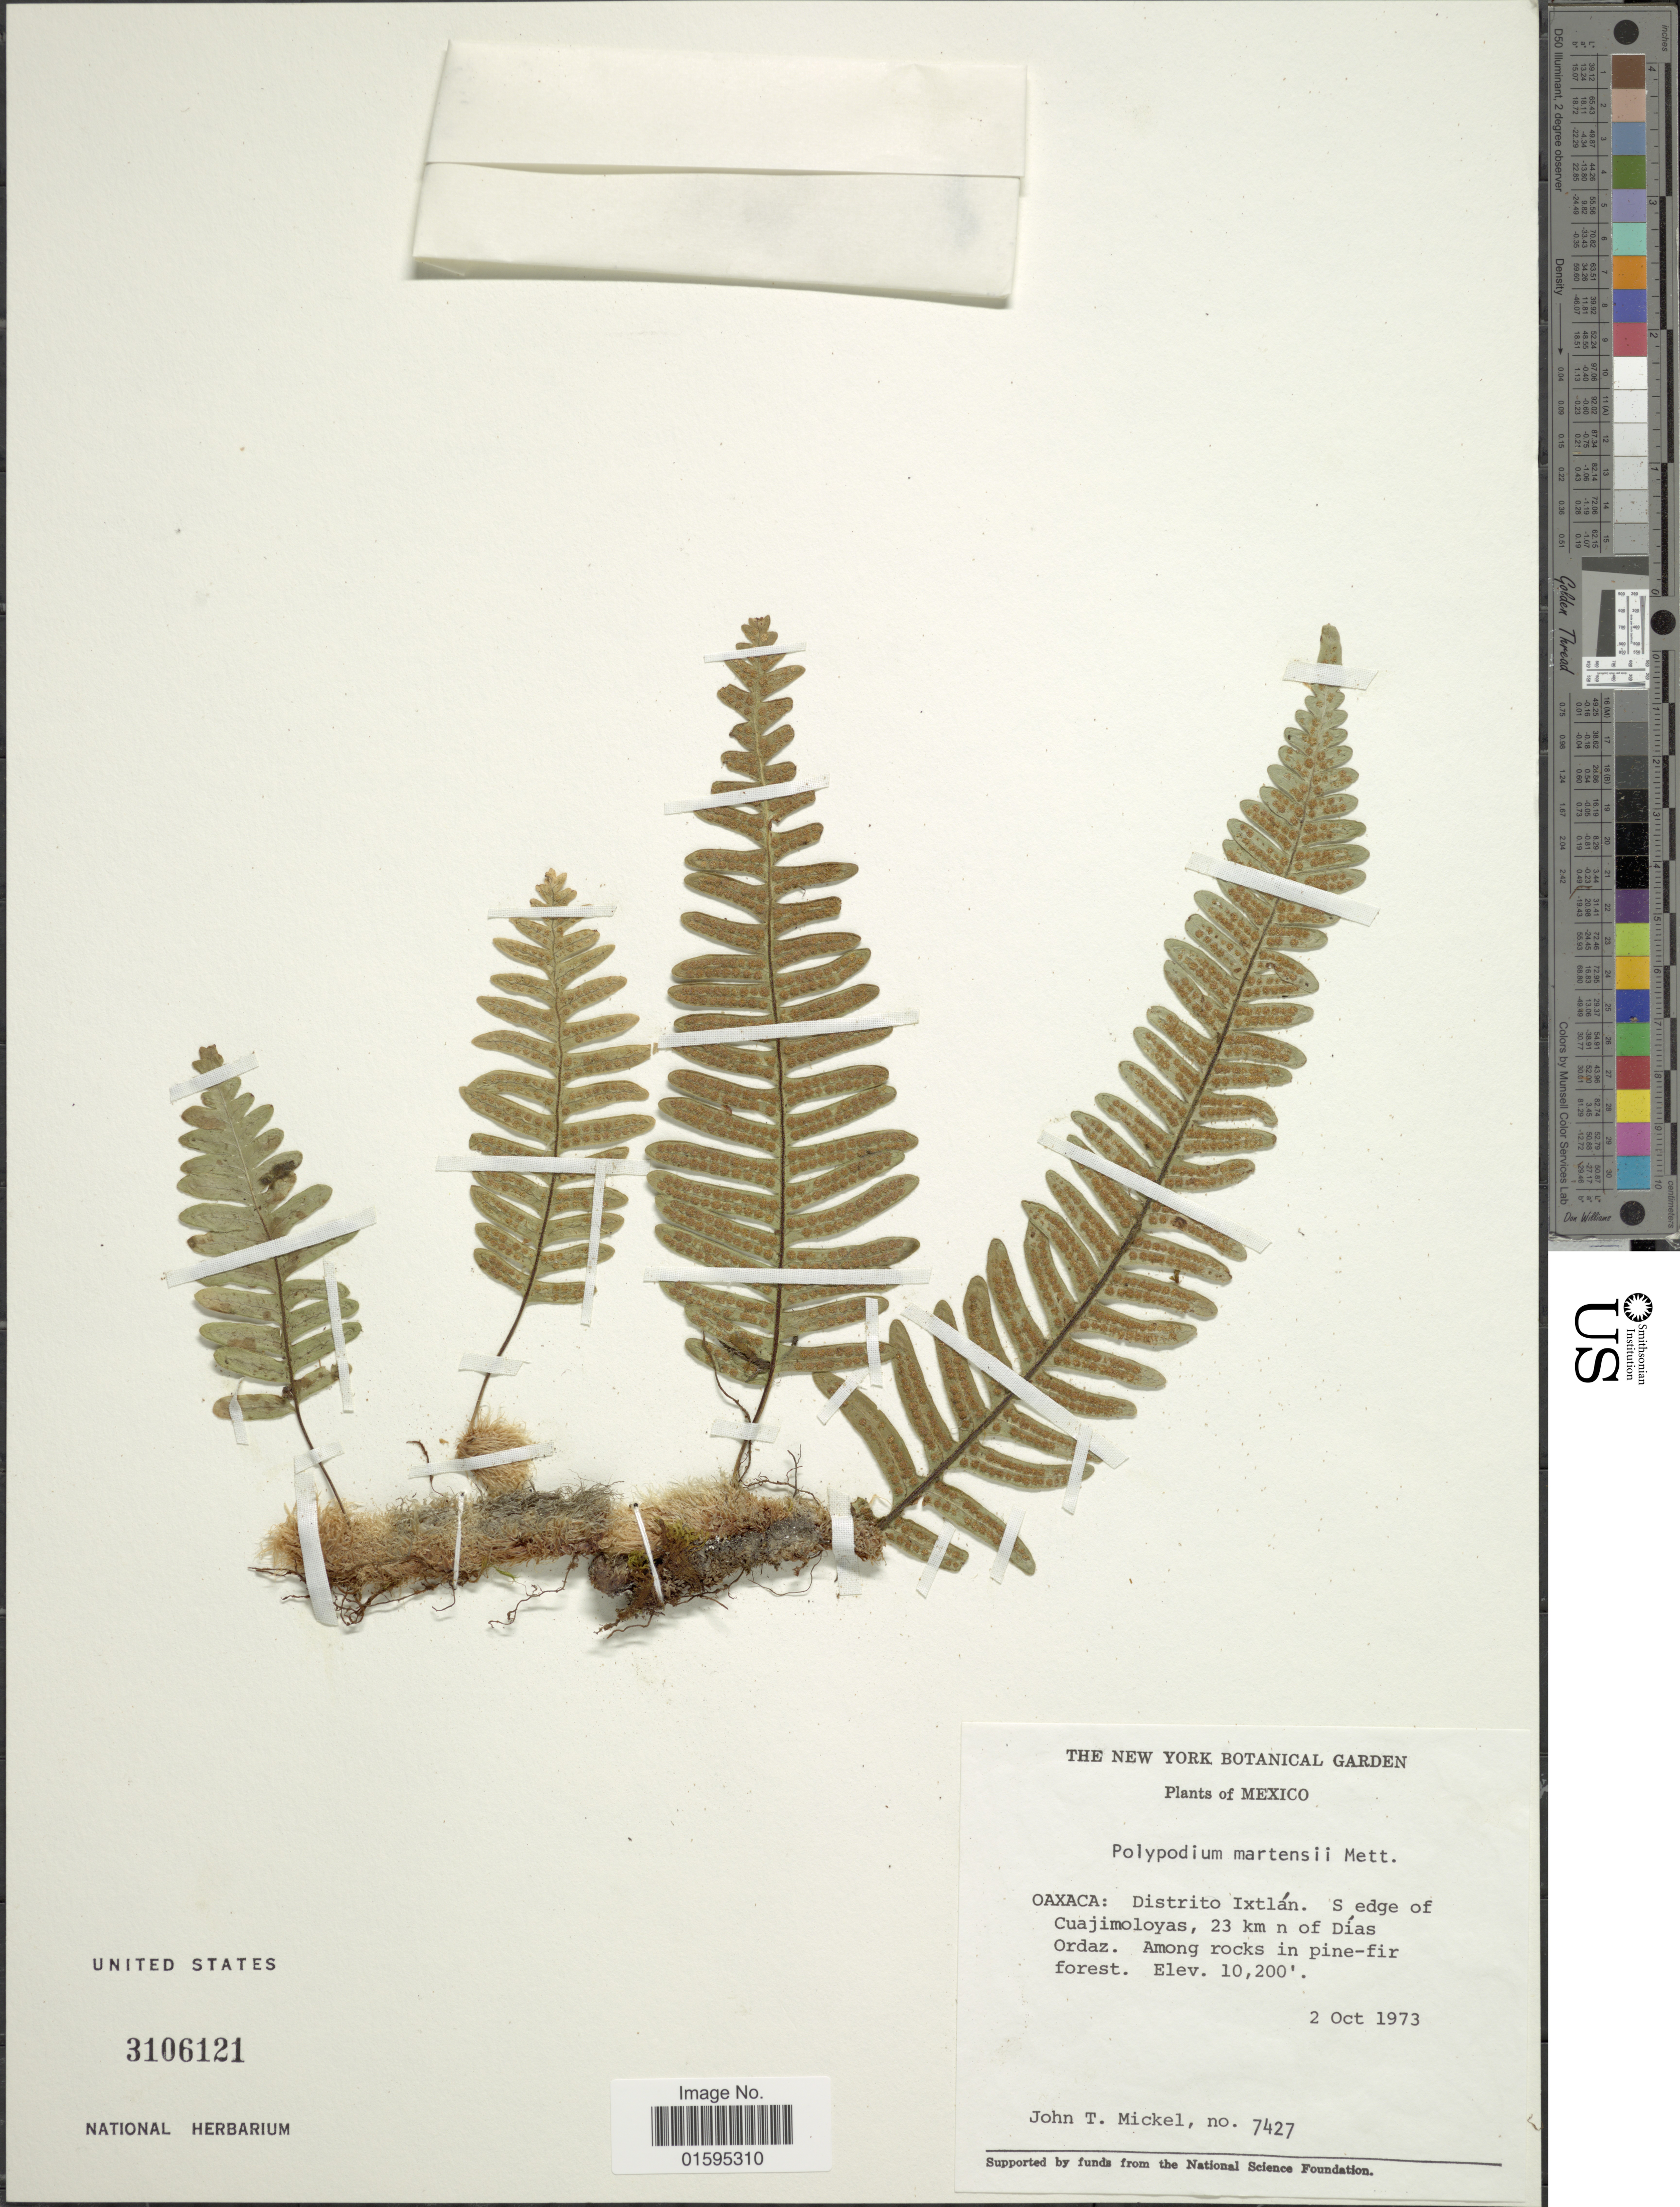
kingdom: Plantae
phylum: Tracheophyta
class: Polypodiopsida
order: Polypodiales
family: Polypodiaceae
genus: Polypodium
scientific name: Polypodium martensii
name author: Mett.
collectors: J. T. Mickel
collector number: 7427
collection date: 1973-10-02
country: Mexico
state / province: Oaxaca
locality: Distrito Ixtlán, S edge of Cuajimoloyas, 23 km n of Días Ordaz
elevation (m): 3109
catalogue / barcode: US 3106121